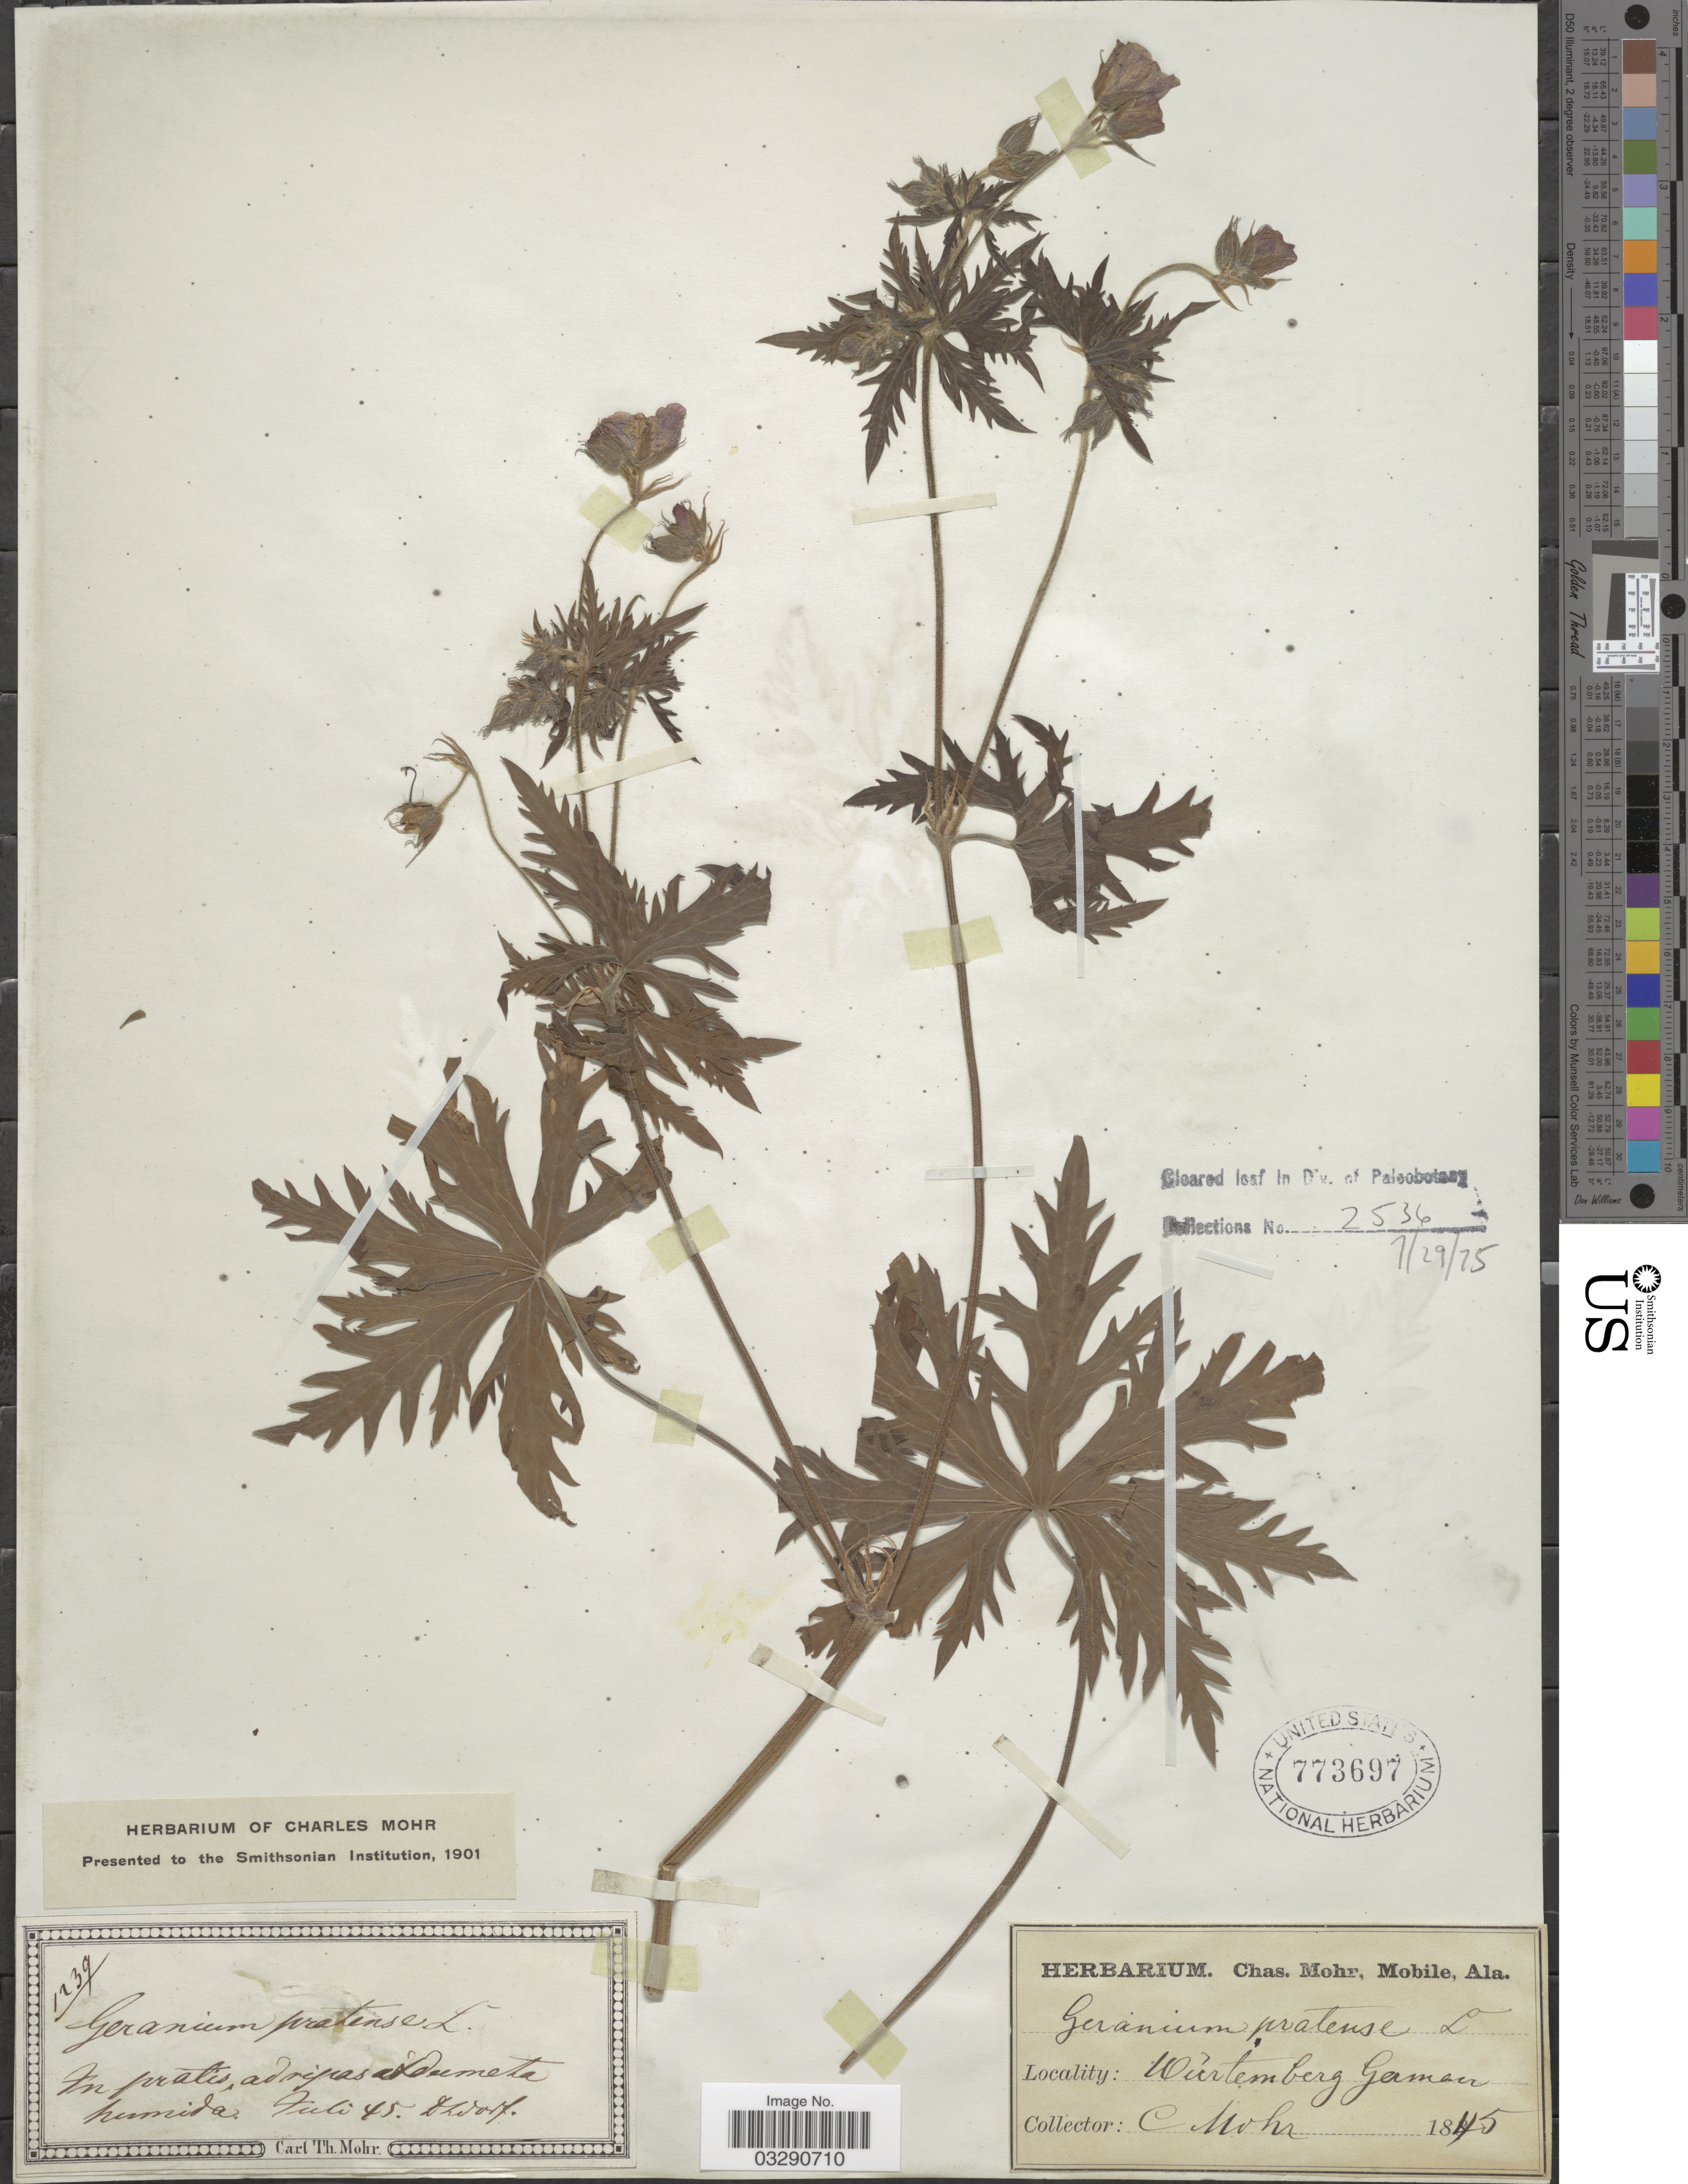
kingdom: Plantae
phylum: Tracheophyta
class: Magnoliopsida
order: Geraniales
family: Geraniaceae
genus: Geranium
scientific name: Geranium pratense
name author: L.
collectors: Mohr, C. T. (herbarium)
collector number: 1239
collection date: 1845-07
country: Germany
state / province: Baden-Württemberg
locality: D. Dorf. Wurtemberg.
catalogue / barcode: US 773697